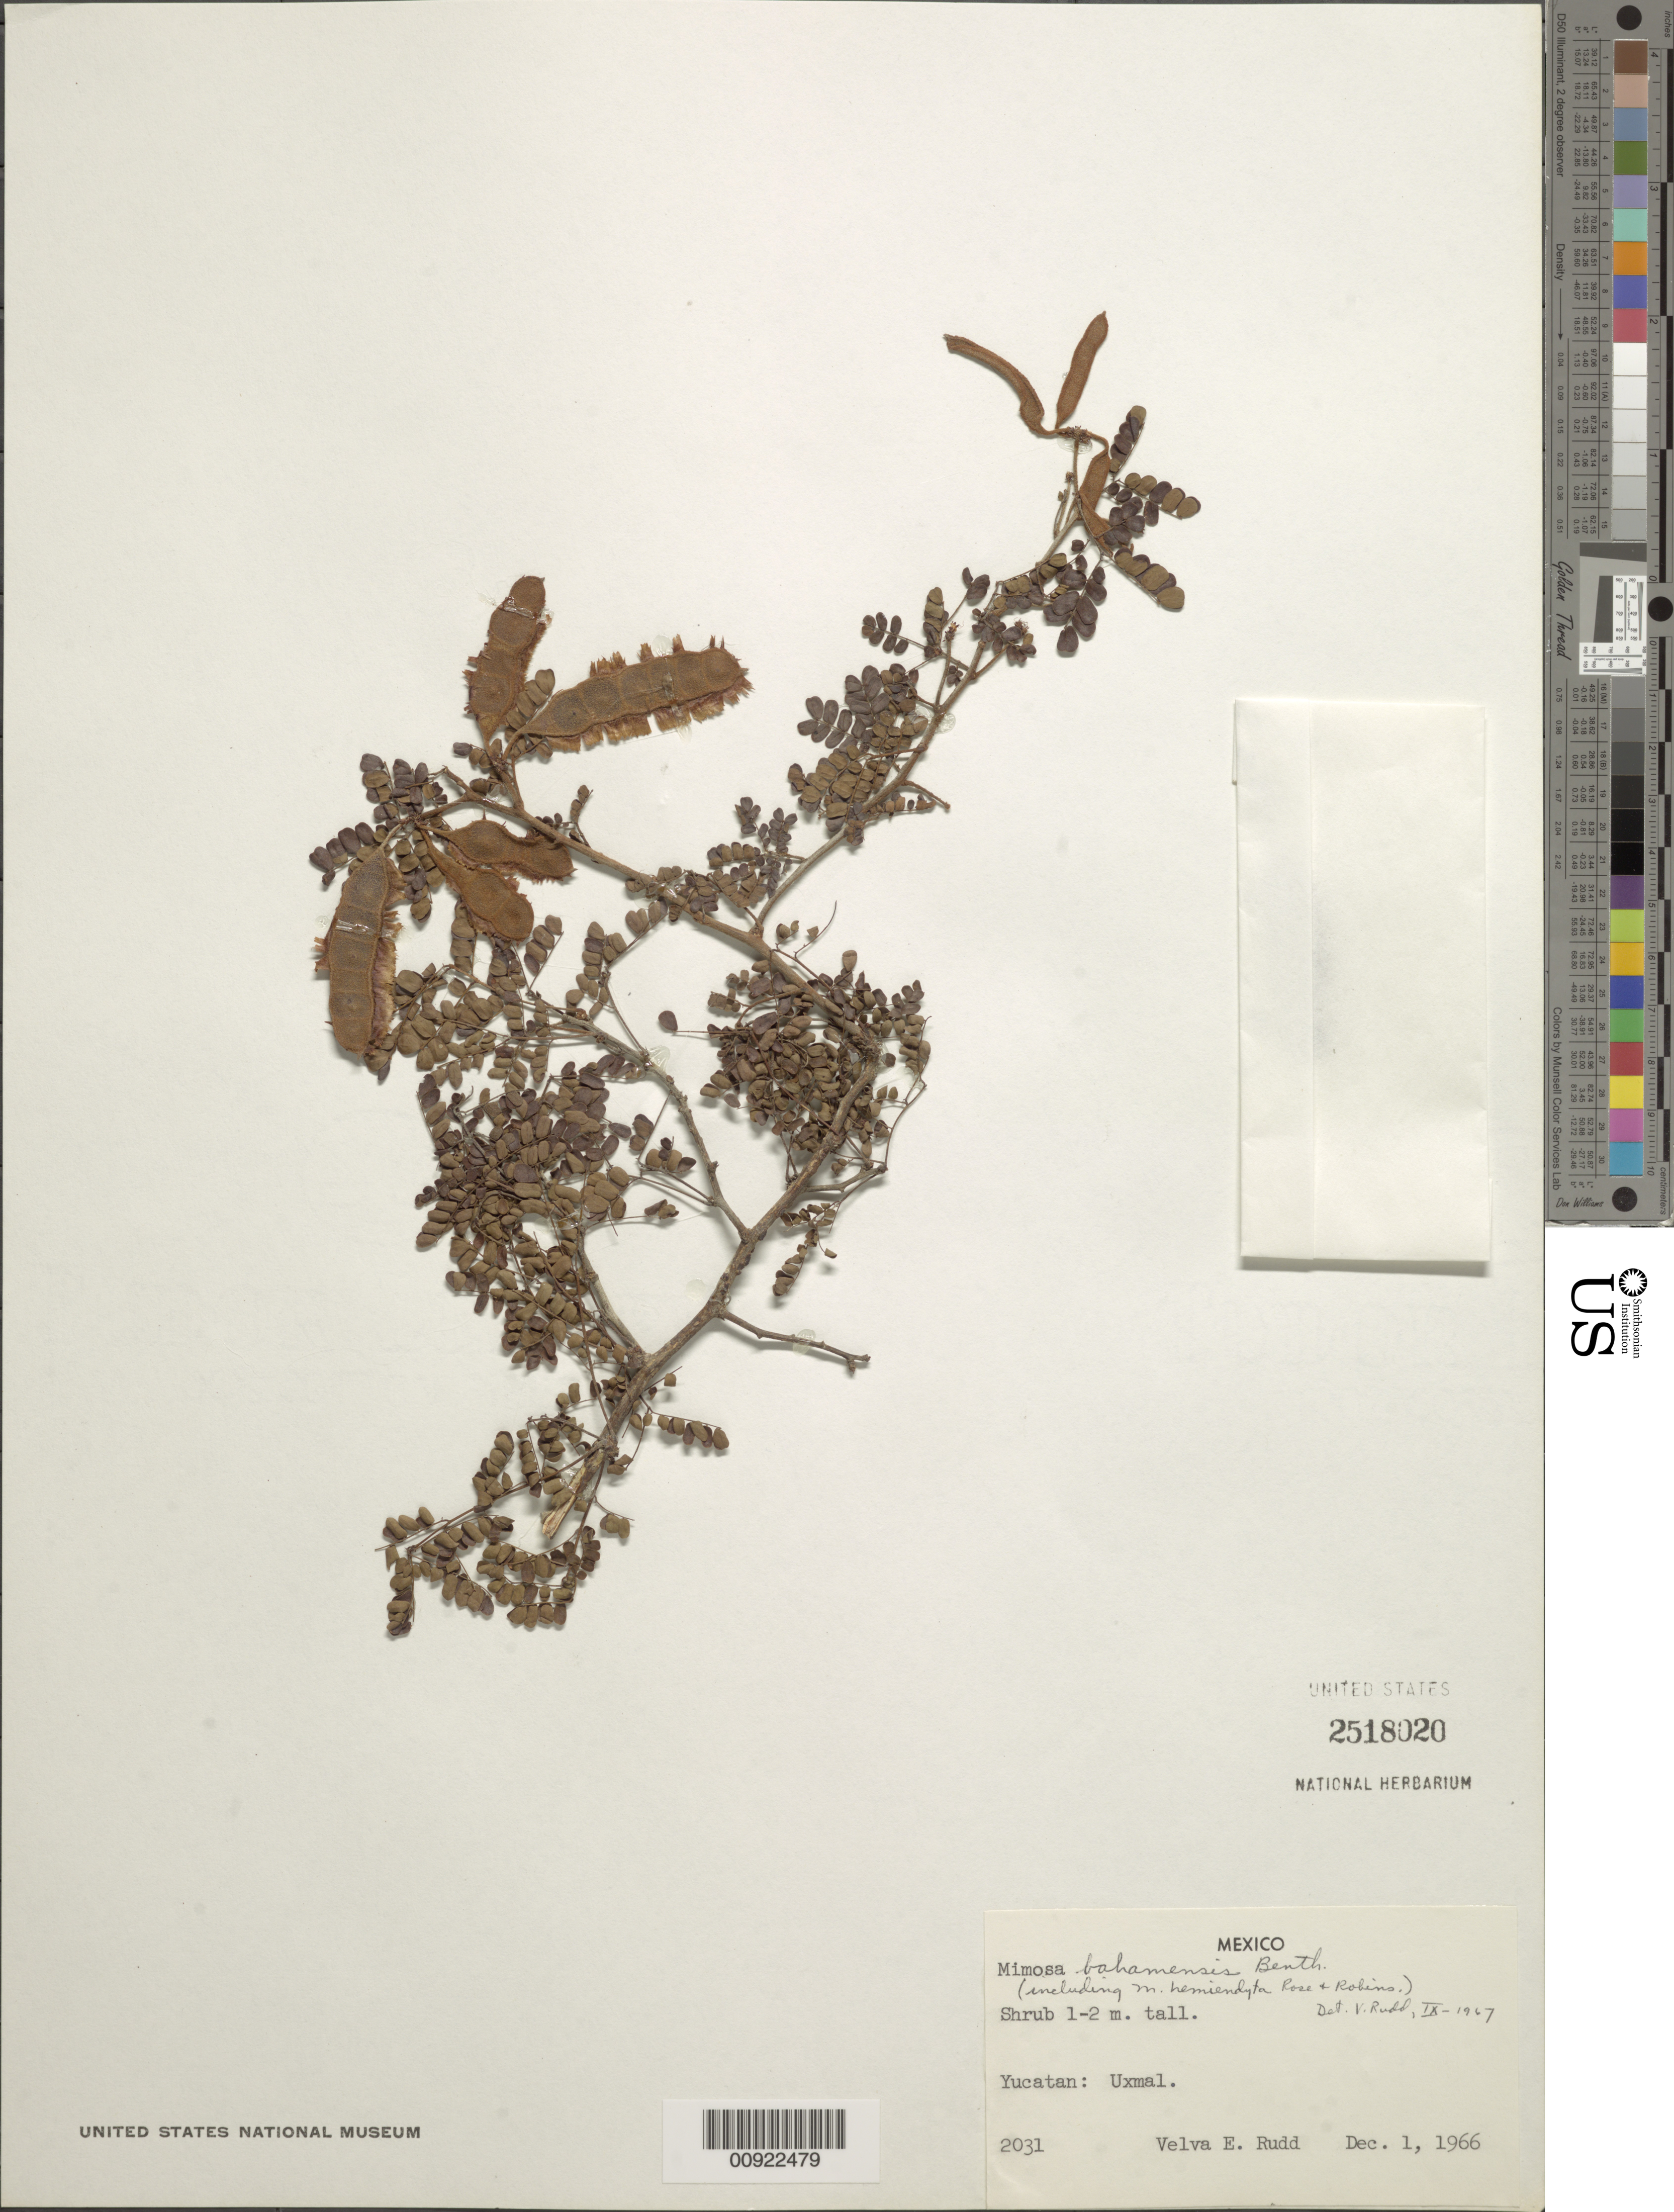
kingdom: Plantae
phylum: Tracheophyta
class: Magnoliopsida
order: Fabales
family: Fabaceae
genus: Mimosa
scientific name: Mimosa bahamensis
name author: Benth.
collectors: V. E. Rudd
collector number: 2031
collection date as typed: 01 Dec 1966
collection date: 1966-12-01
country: Mexico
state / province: Yucatán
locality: Yucatán: Uxmal.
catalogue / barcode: US 2518020